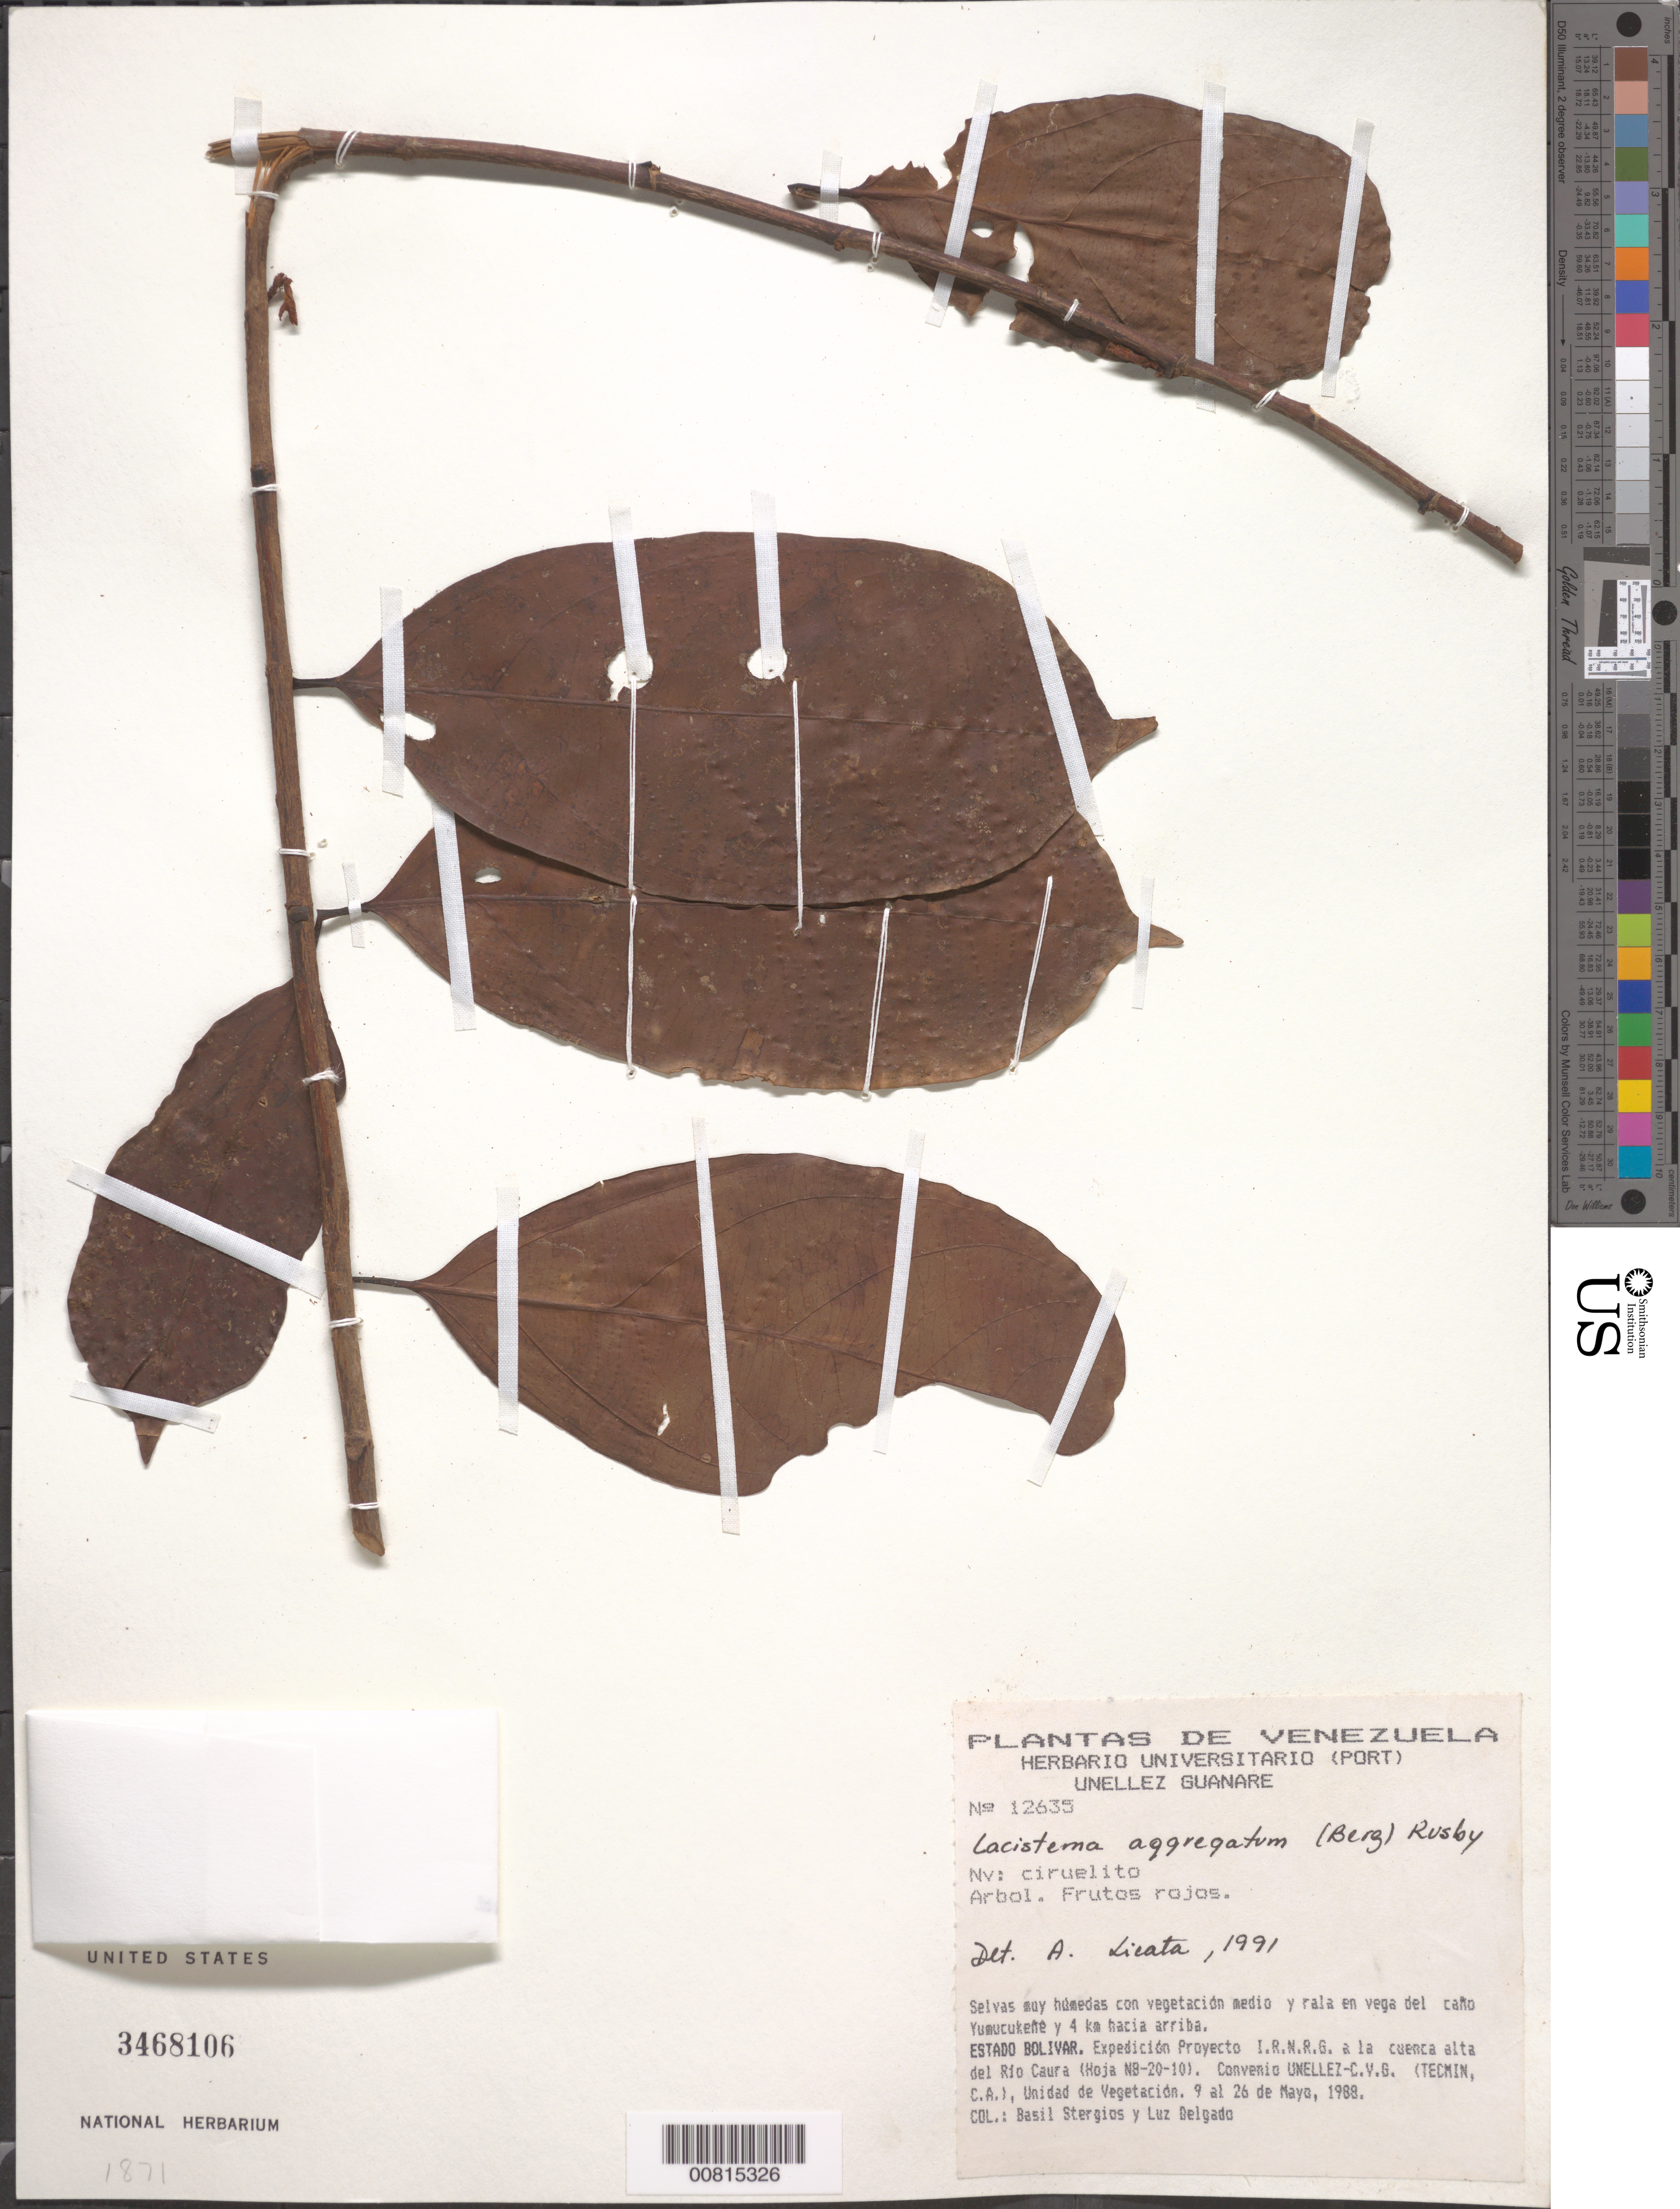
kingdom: Plantae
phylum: Tracheophyta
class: Magnoliopsida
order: Malpighiales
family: Lacistemataceae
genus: Lacistema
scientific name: Lacistema aggregatum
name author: (P.J. Bergius) Rusby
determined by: Licata, A., (PORT), Univ. Nac. Exp. de los Llanos Ezequiel Zamora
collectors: B. G. Stergios & L. Delgado V.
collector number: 12635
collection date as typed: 9-May-88 to 26-May-88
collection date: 1988-05-09/1988-05-26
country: Venezuela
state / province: Bolívar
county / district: Sucre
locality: Caño Yumucukeñe y 4 km hacia arriba, cuenca alta del rio Caura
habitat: Selvas muy húmedas con vegetación medio y rala en vega del cano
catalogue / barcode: US 3468106